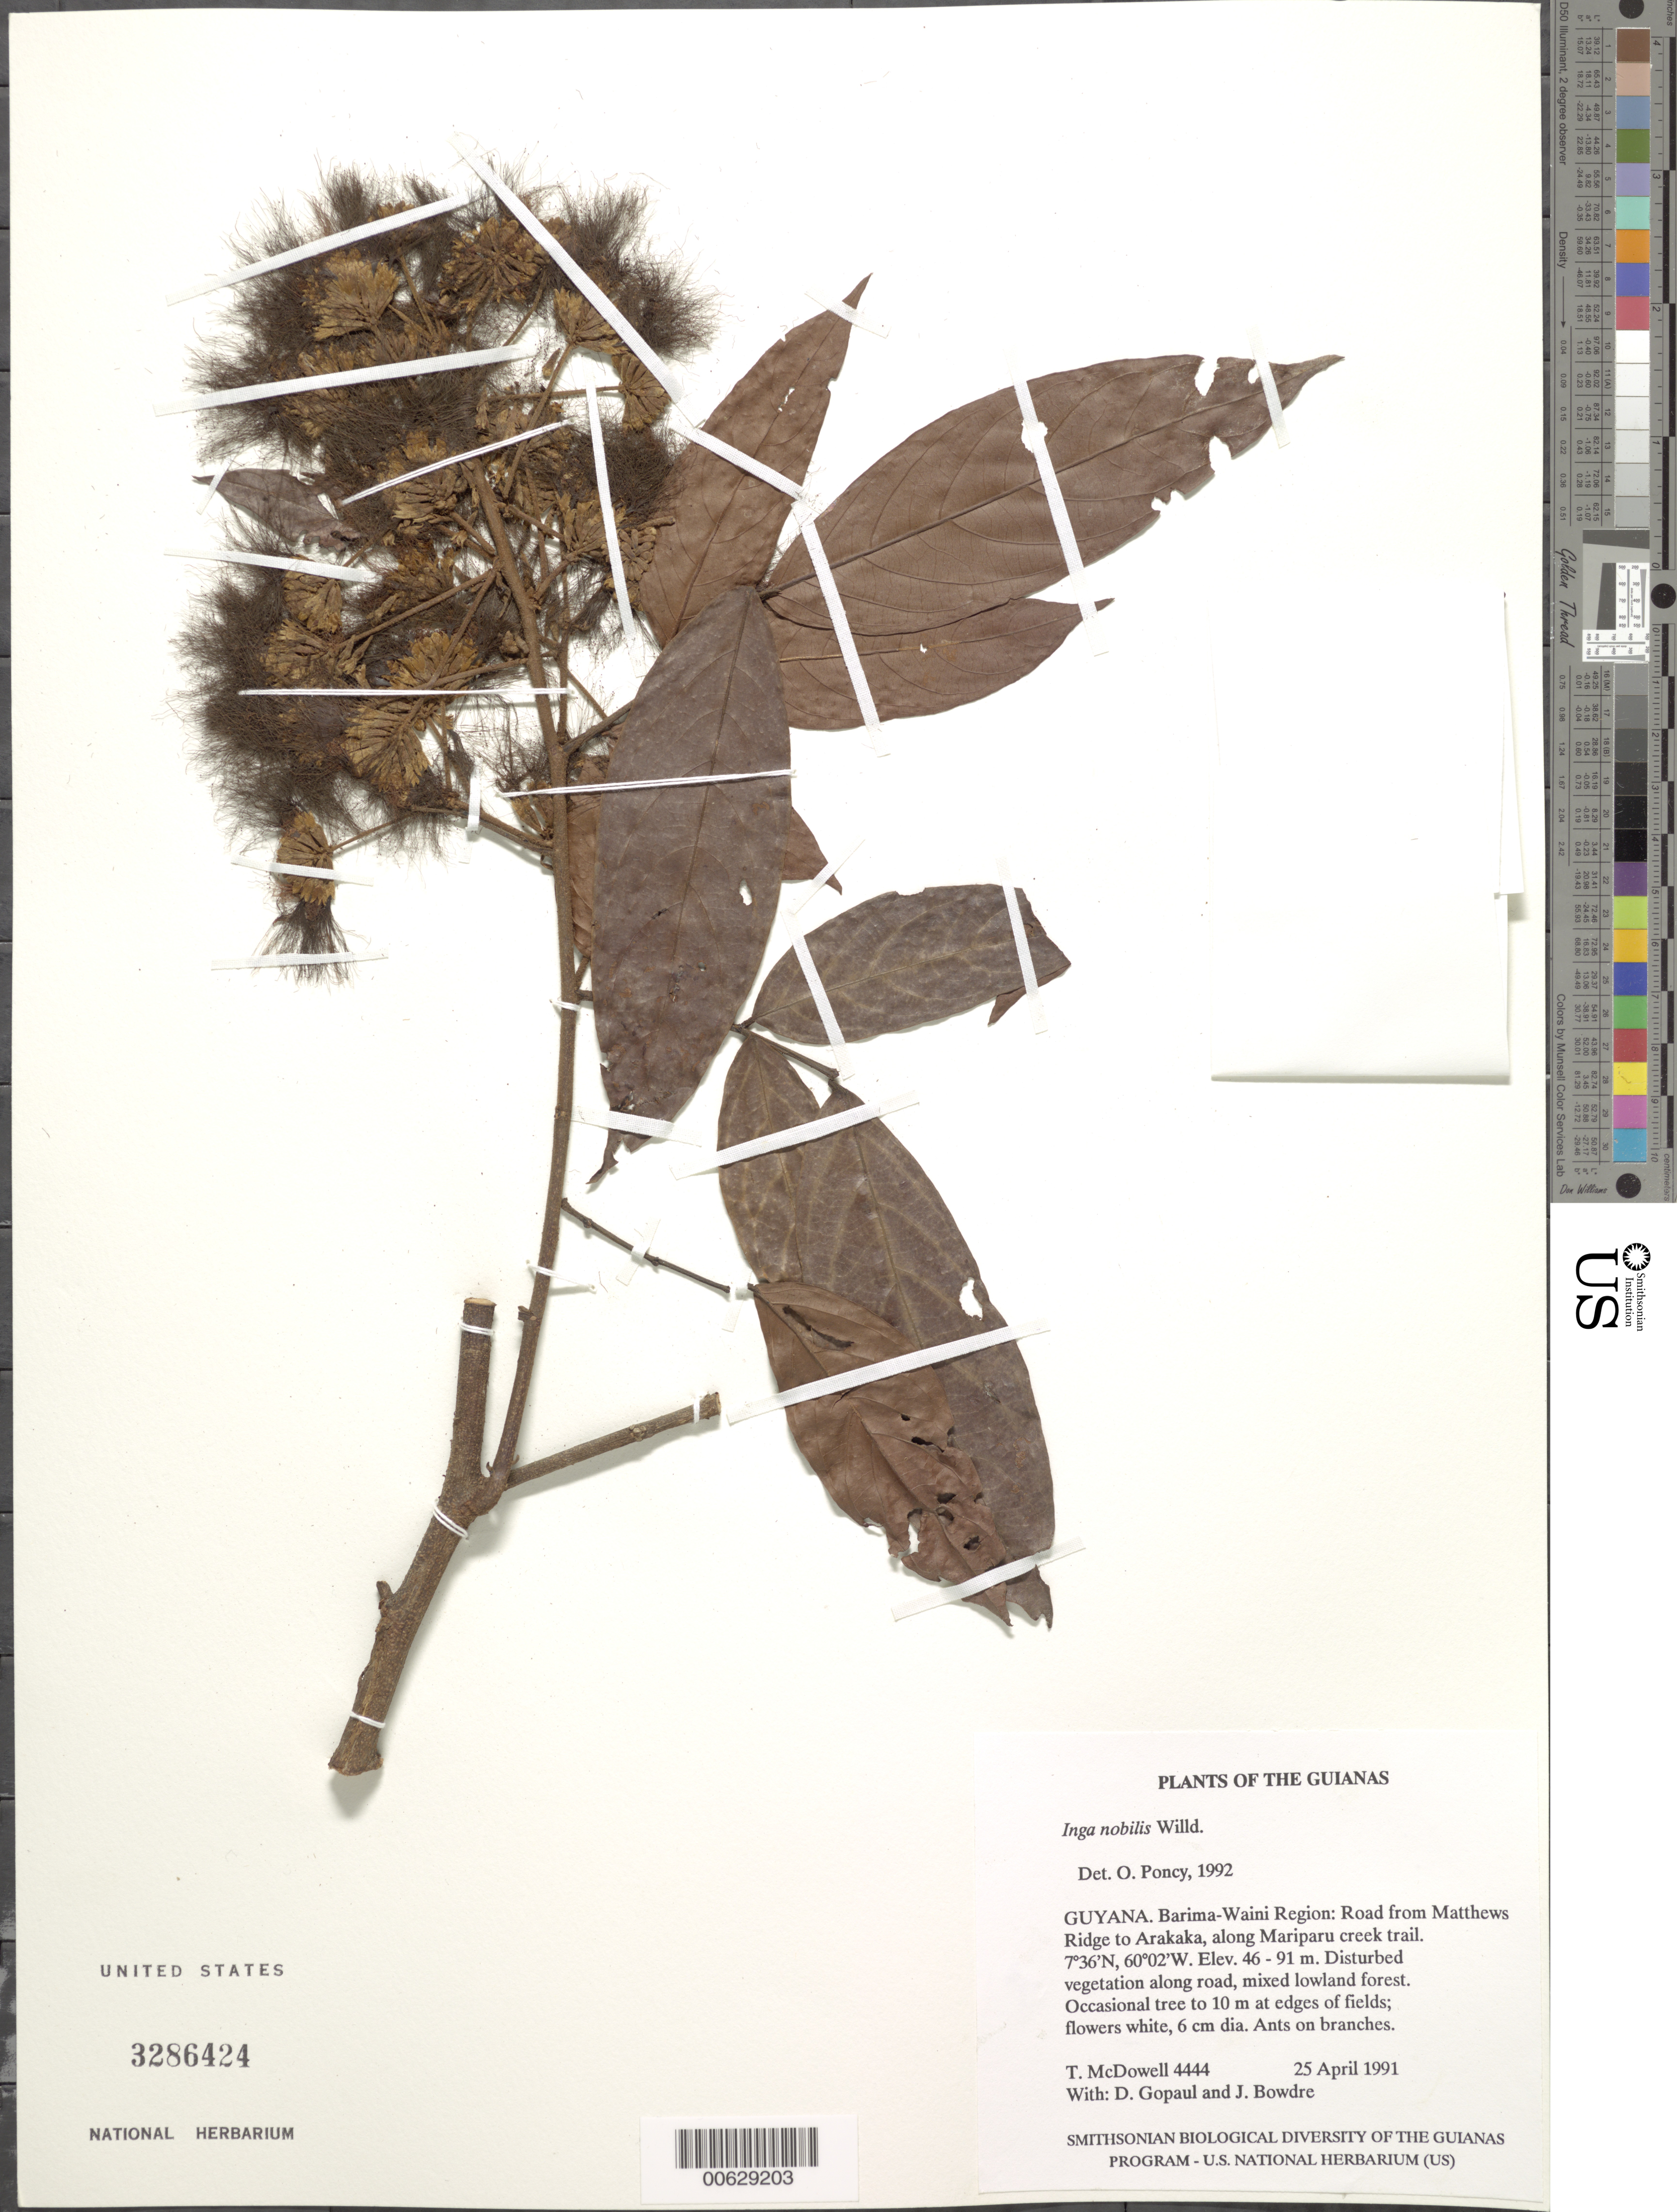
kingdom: Plantae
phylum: Tracheophyta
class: Magnoliopsida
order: Fabales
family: Fabaceae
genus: Inga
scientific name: Inga nobilis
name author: Willd.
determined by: Poncy, O.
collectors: T. McDowell, D. Gopaul & J. Bowdre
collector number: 4444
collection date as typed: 25 April 1991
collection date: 1991-04-25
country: Guyana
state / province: Barima-Waini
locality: Road from Matthews Ridge to Arakaka, along Mariparu creek trail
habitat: Disturbed vegetation along road, mixed lowland forest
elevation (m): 46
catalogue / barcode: US 3286424